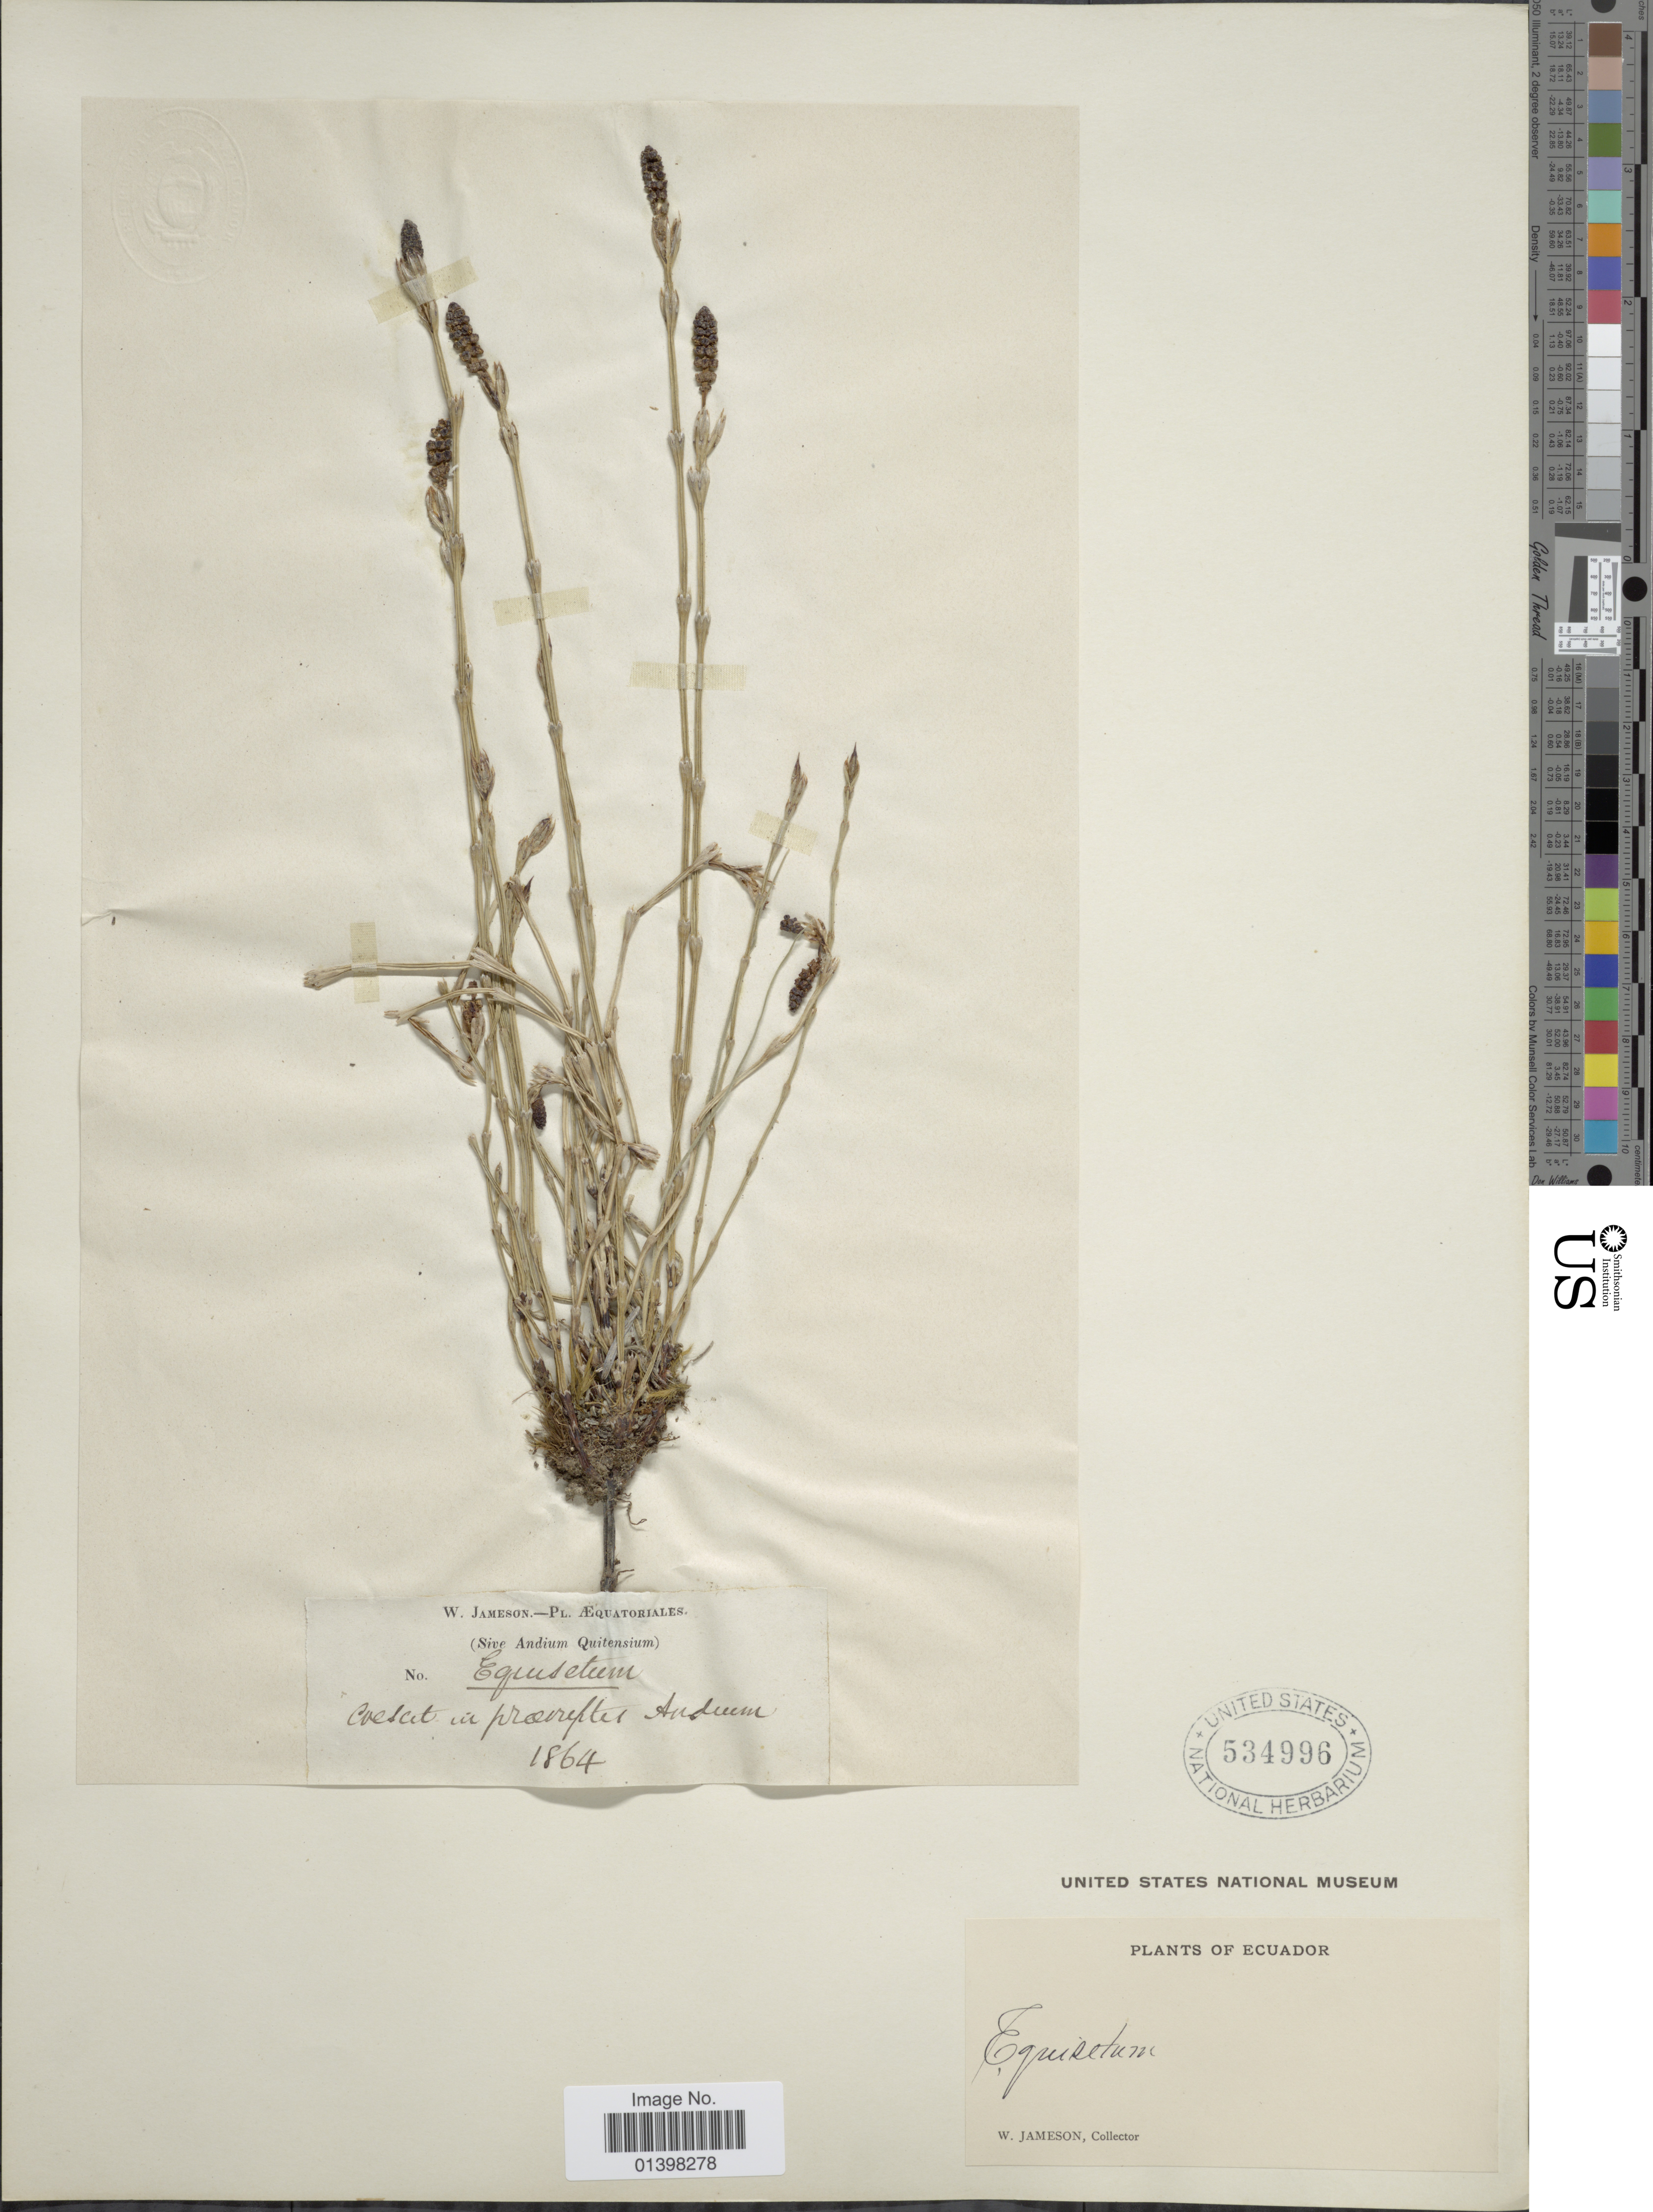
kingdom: Plantae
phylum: Tracheophyta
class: Polypodiopsida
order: Equisetales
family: Equisetaceae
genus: Equisetum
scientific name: Equisetum bogotense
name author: Kunth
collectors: W. Jameson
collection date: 1864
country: Ecuador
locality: Crescit in prorupis Andeum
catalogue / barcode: US 534996